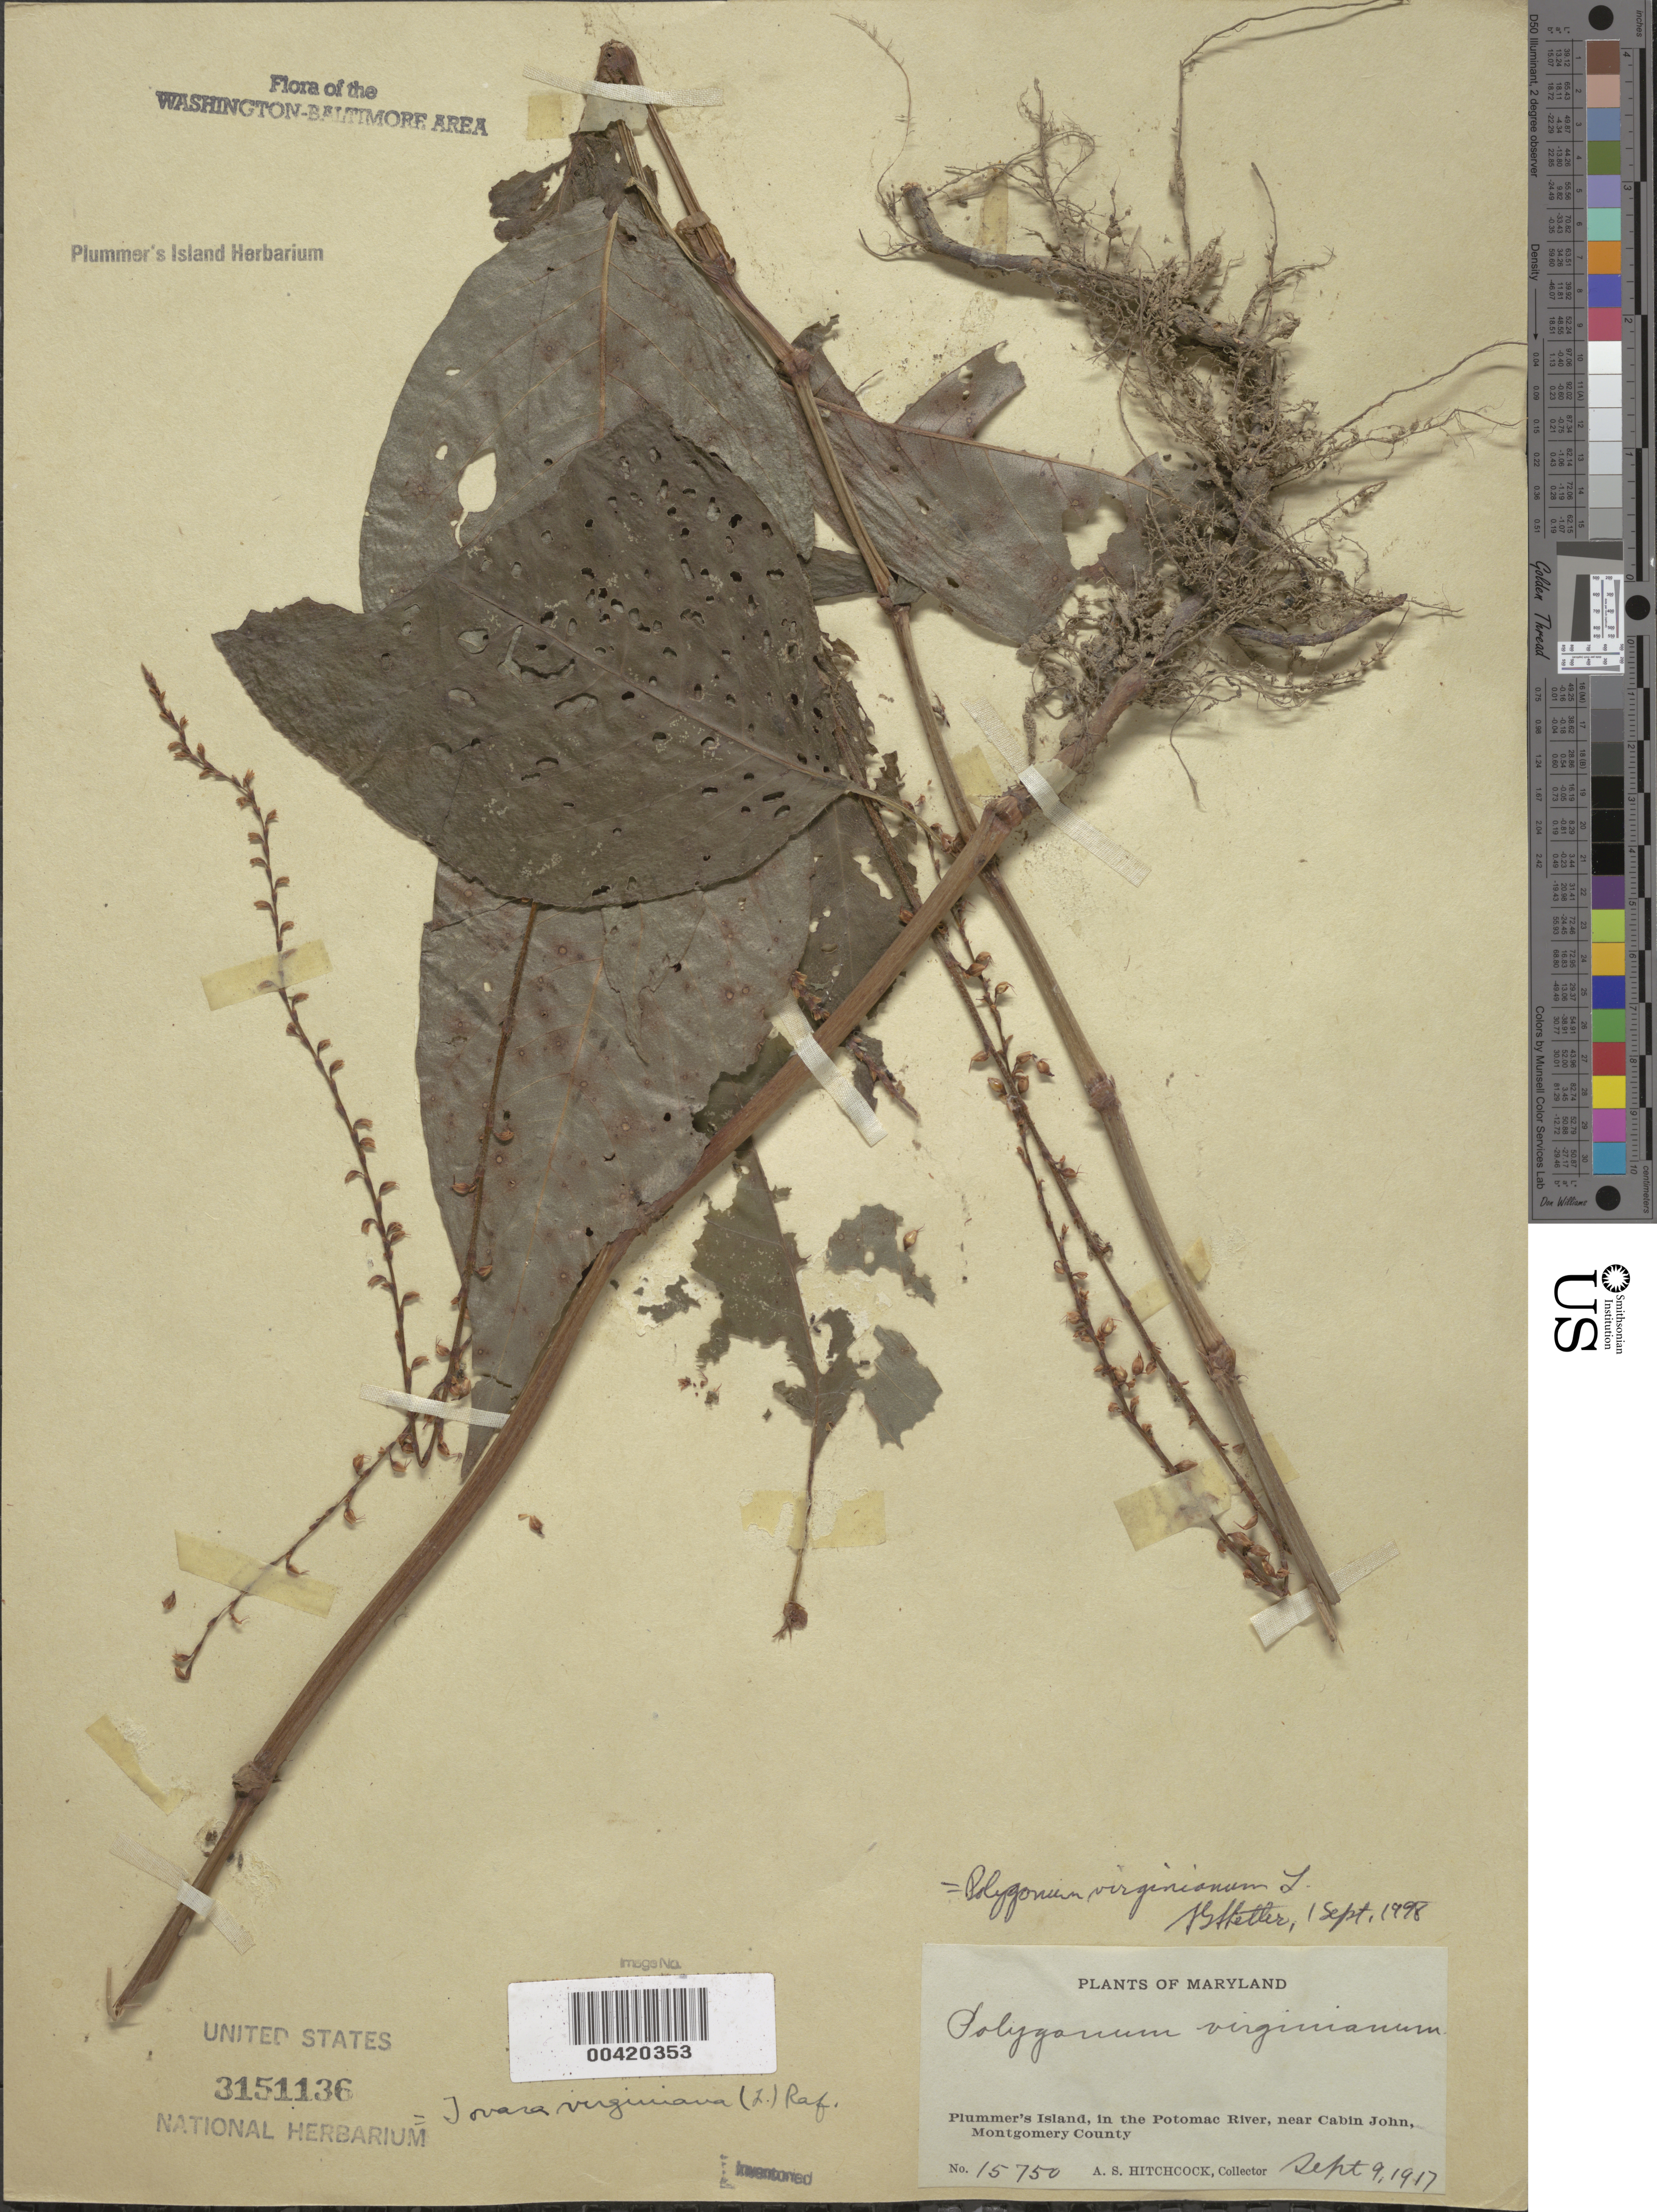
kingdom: Plantae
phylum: Tracheophyta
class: Magnoliopsida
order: Caryophyllales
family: Polygonaceae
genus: Persicaria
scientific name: Persicaria virginiana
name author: (L.) Gaertn.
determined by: Atha, D. E.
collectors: A. S. Hitchcock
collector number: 15750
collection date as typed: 09 Sep 1917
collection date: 1917-09-09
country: United States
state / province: Maryland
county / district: Montgomery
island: Plummers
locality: Plummer's Island Plummers Island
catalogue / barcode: US 3151136